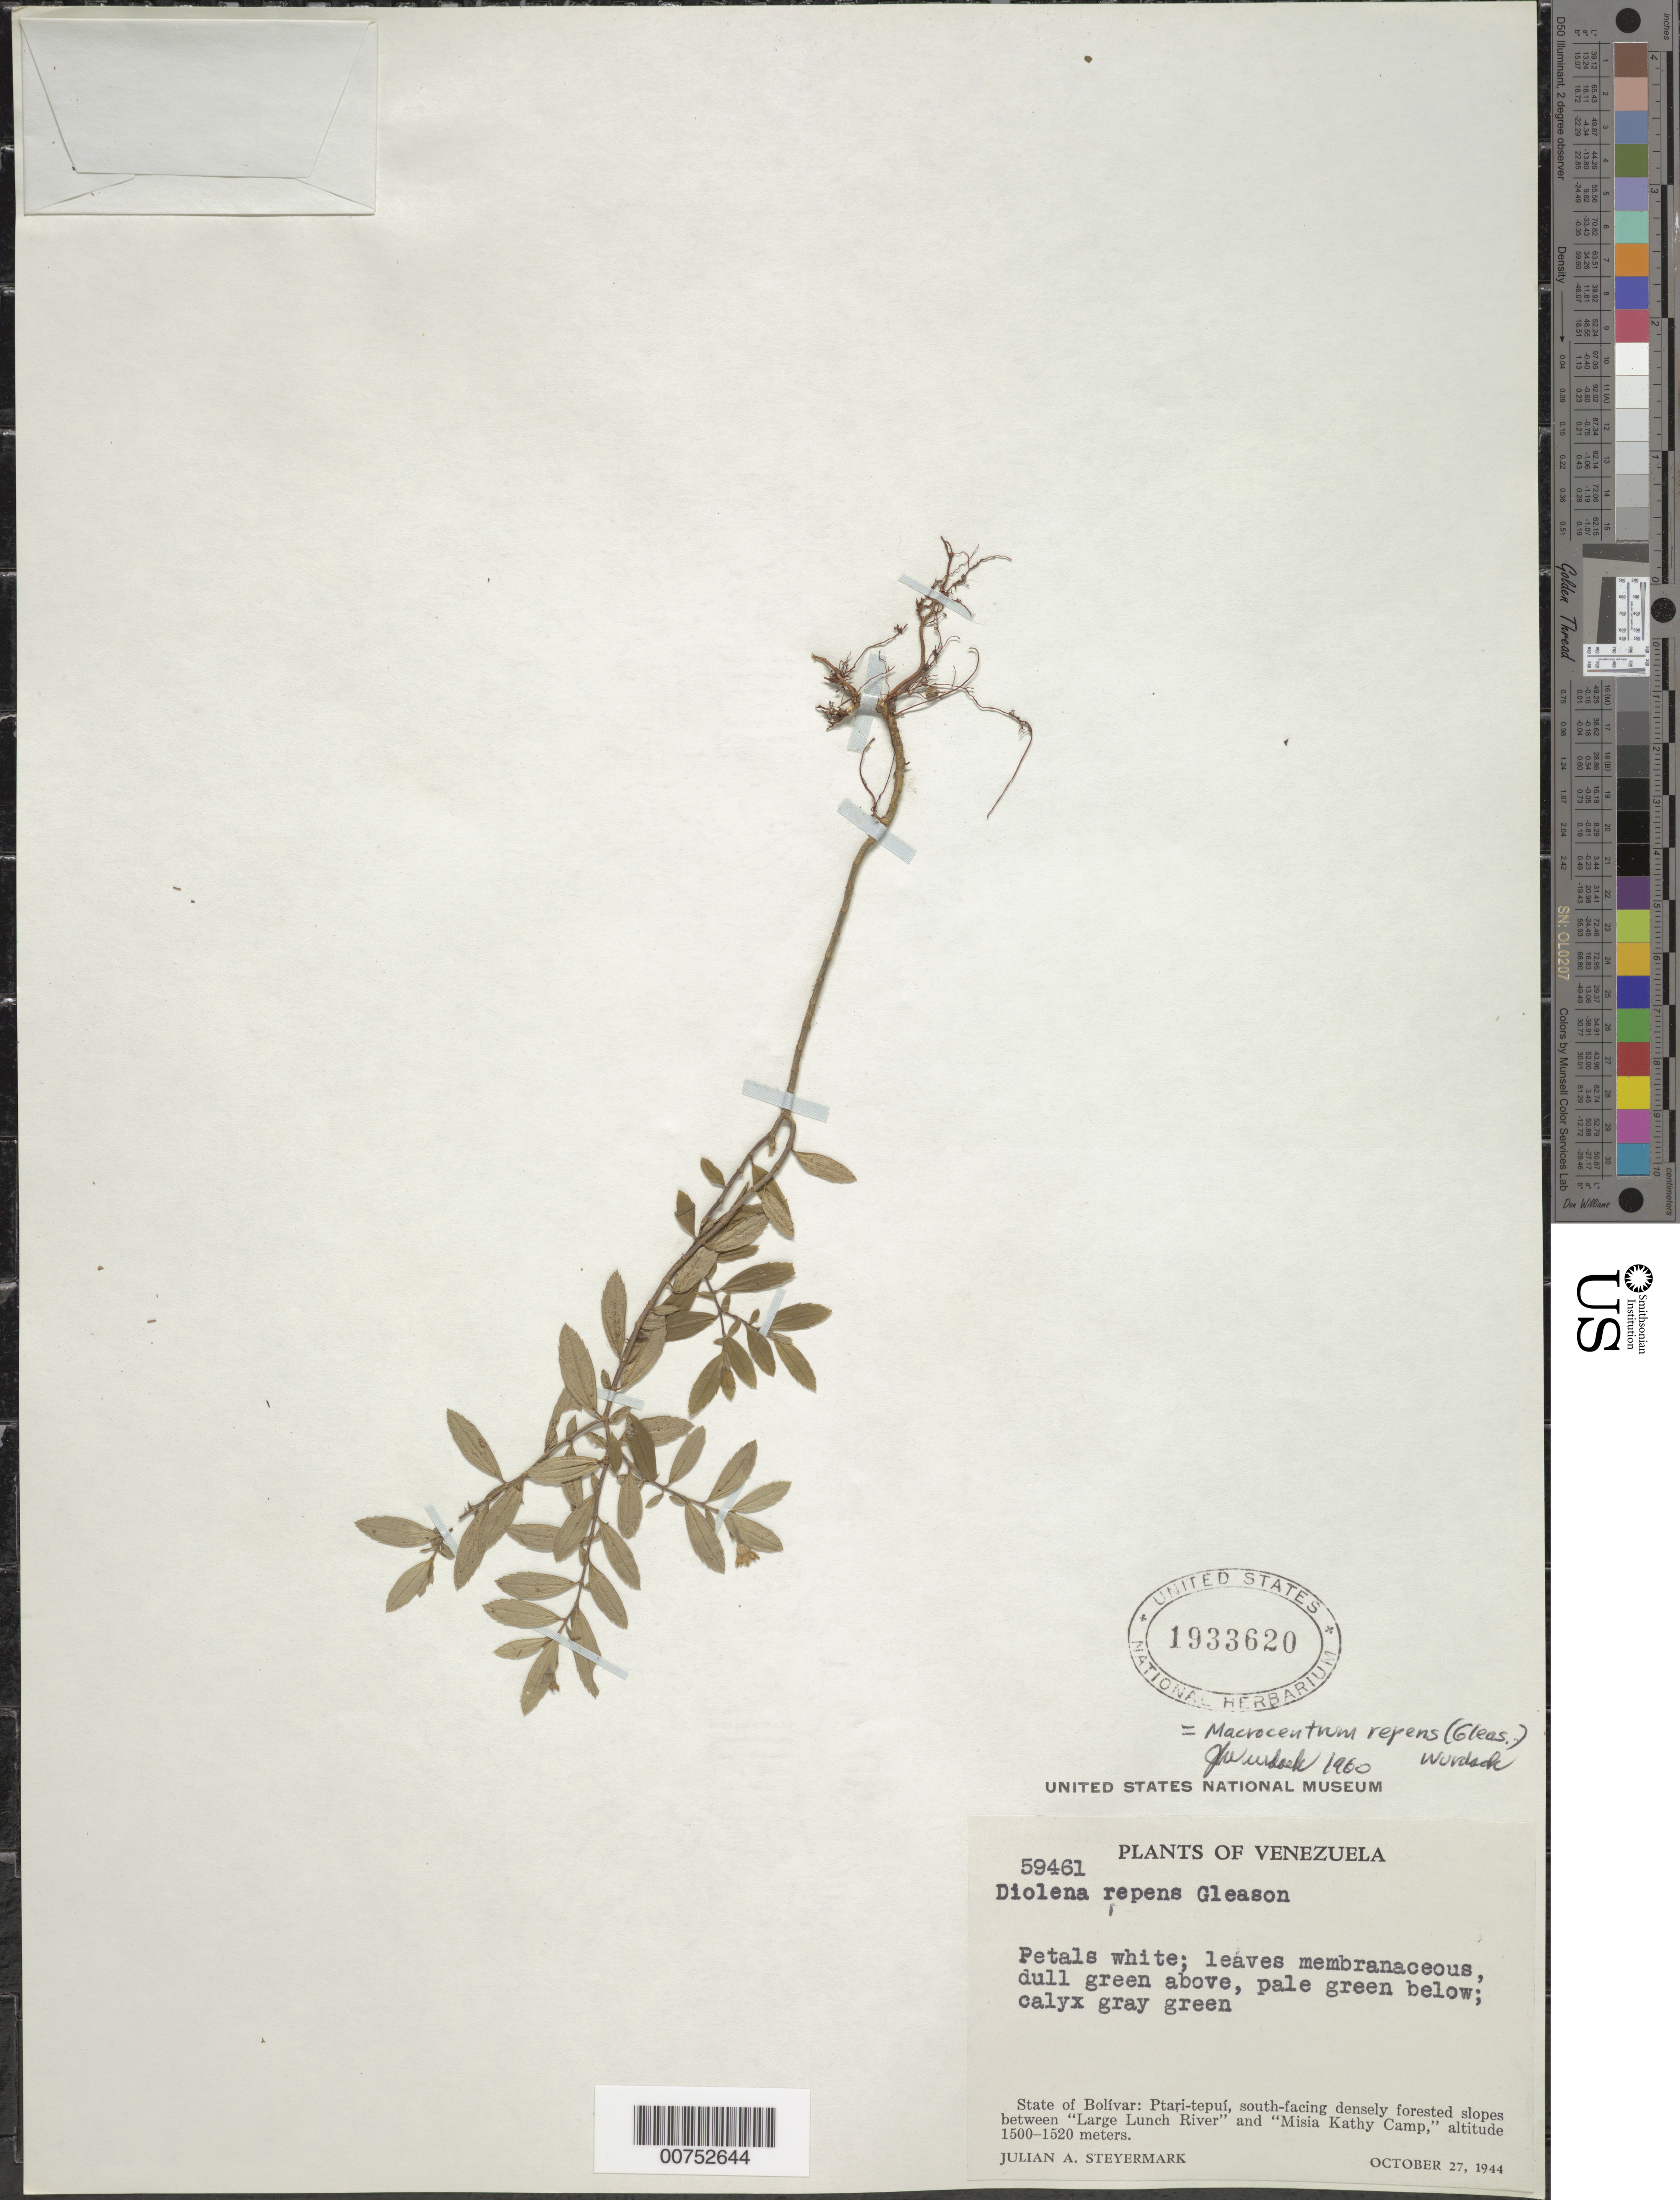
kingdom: Plantae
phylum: Tracheophyta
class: Magnoliopsida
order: Myrtales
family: Melastomataceae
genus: Macrocentrum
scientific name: Macrocentrum repens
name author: (Gleason) Wurdack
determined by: Wurdack, John J., (US), US (UNITED STATES)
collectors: J. Steyermark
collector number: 59461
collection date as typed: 27-Oct-44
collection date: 1944-10-27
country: Venezuela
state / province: Bolívar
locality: Ptari-tepuí, between "Large Lunch River" and "Misia Kathy Camp"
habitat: Densely forested slopes, S facing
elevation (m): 1500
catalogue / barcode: US 1933620